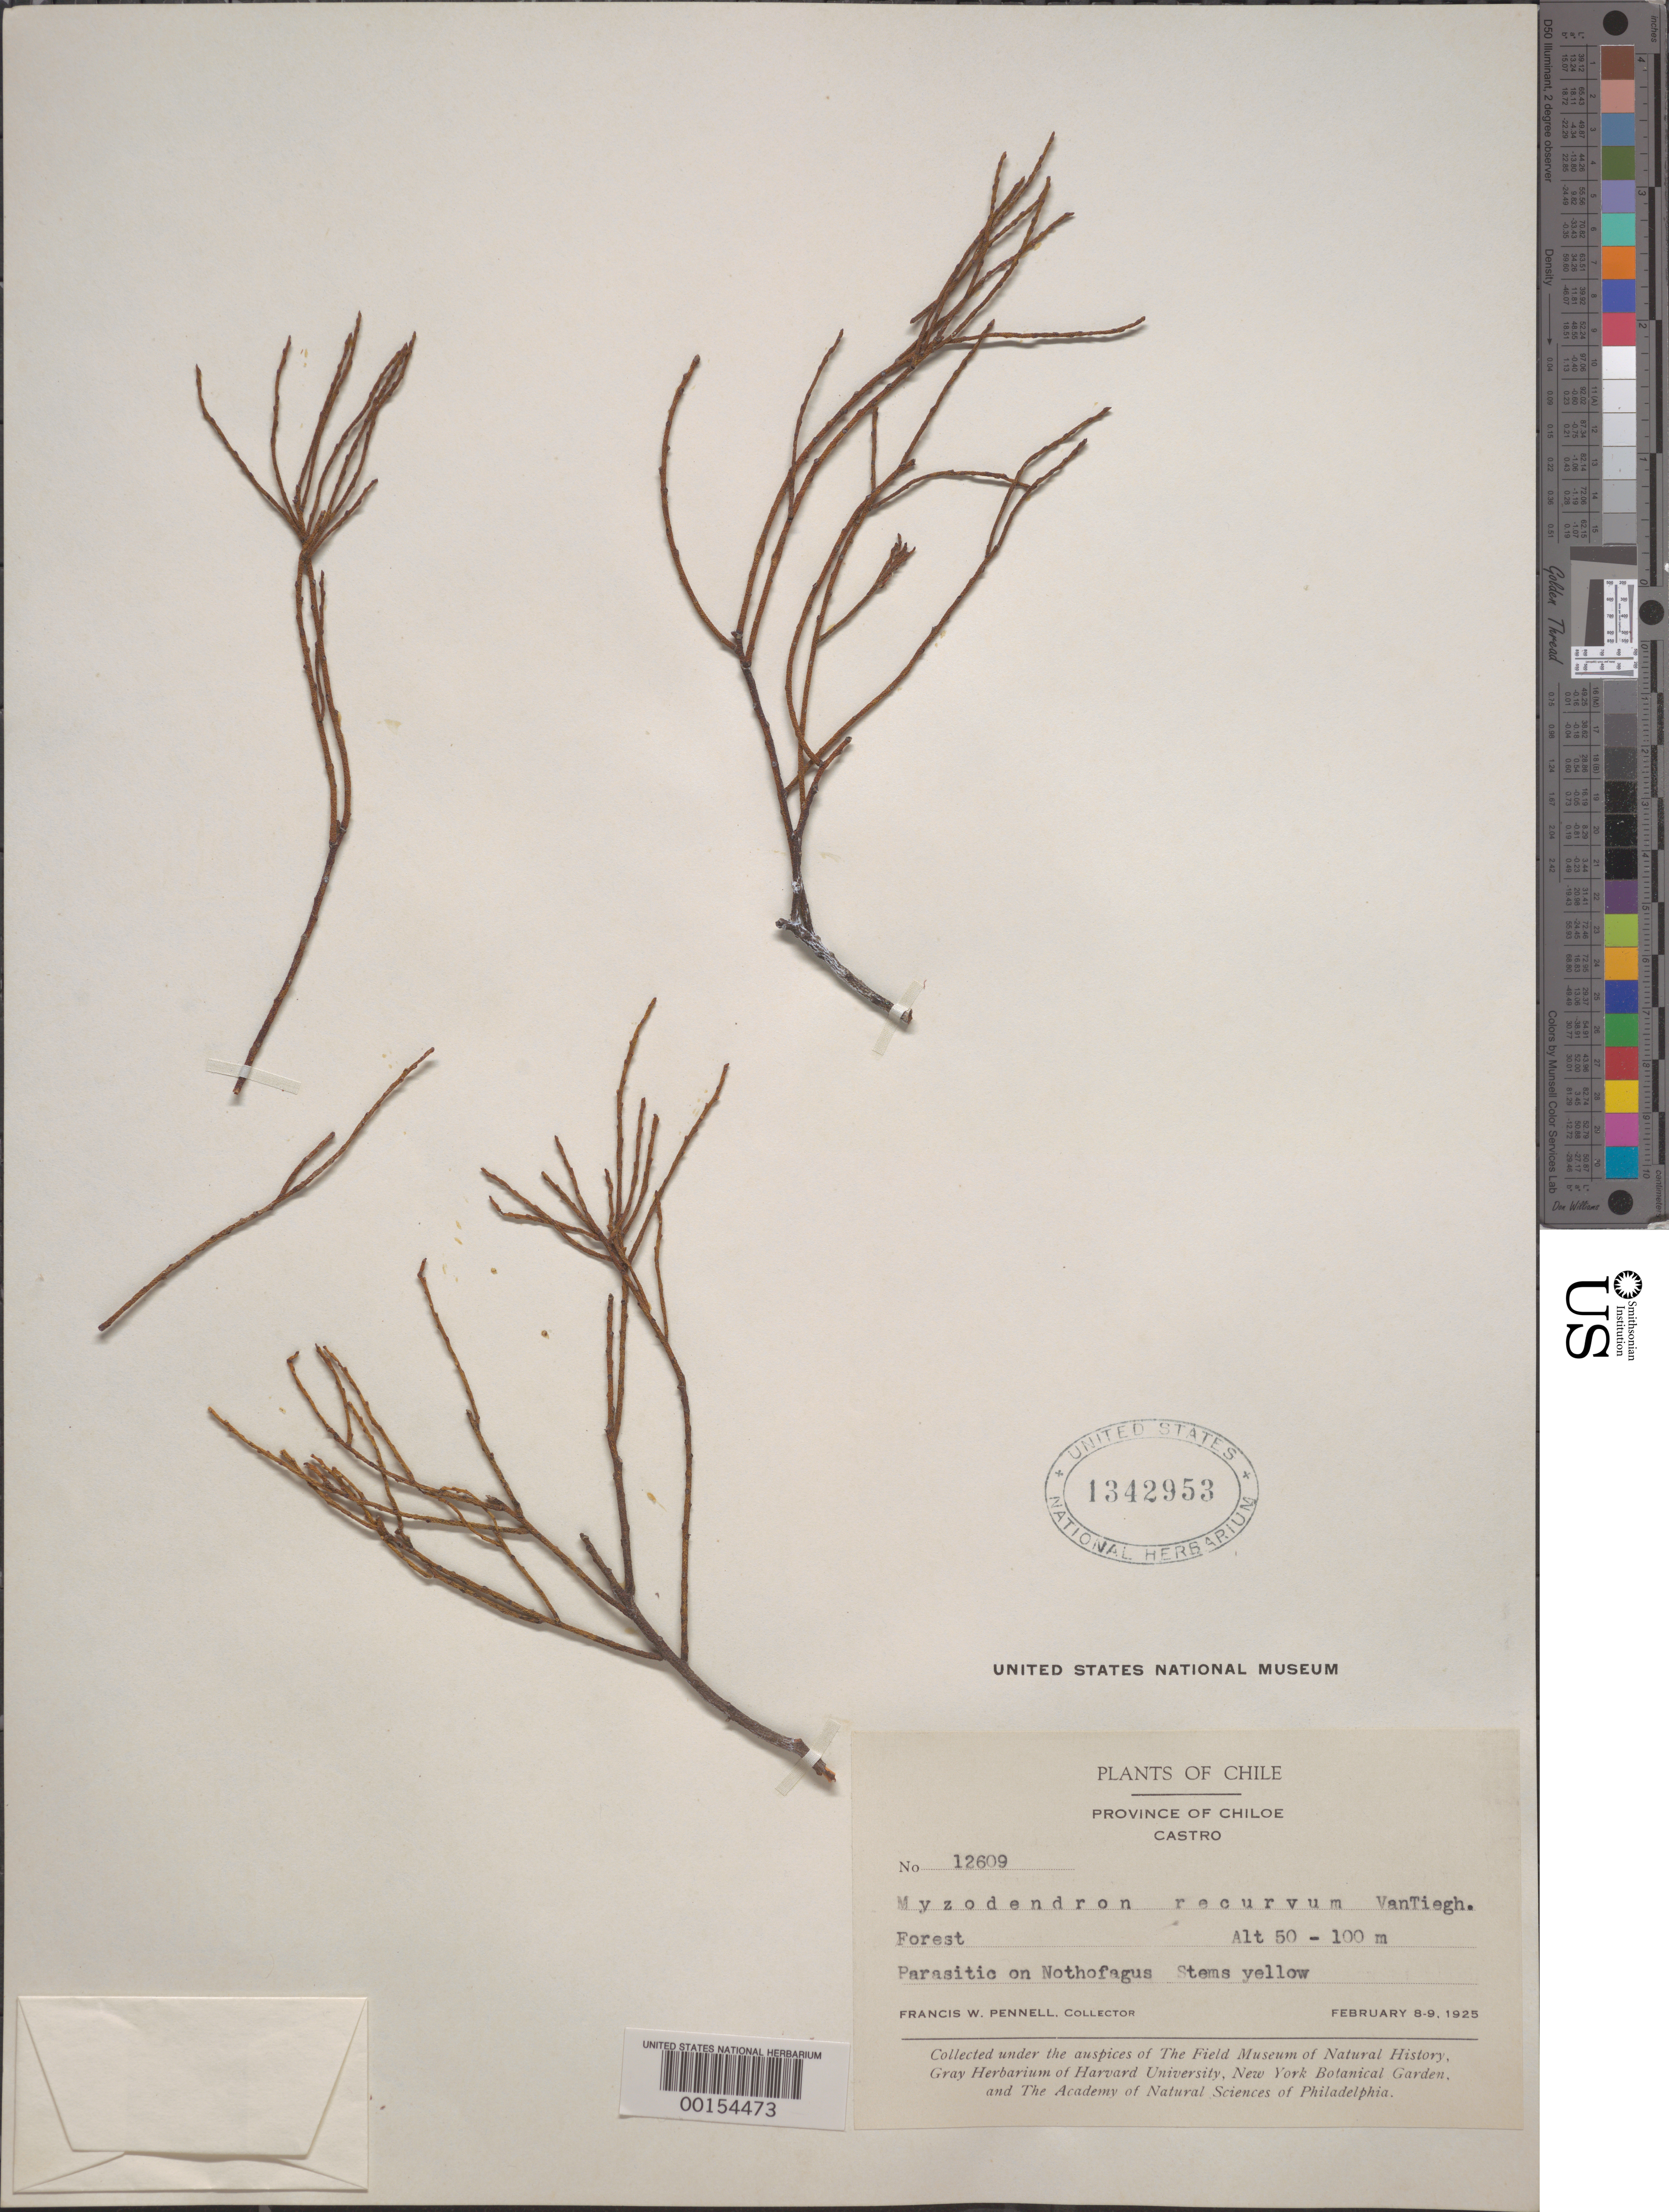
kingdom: Plantae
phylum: Tracheophyta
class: Magnoliopsida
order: Santalales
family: Misodendraceae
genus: Misodendrum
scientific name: Misodendrum recurvum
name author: Tiegh.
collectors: F. W. Pennell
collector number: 12609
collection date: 1925-02-08/1925-02-09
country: Chile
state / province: Arica y Parinacota (XV)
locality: Province of Chiloe. Castro.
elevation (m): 50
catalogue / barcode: US 1342953